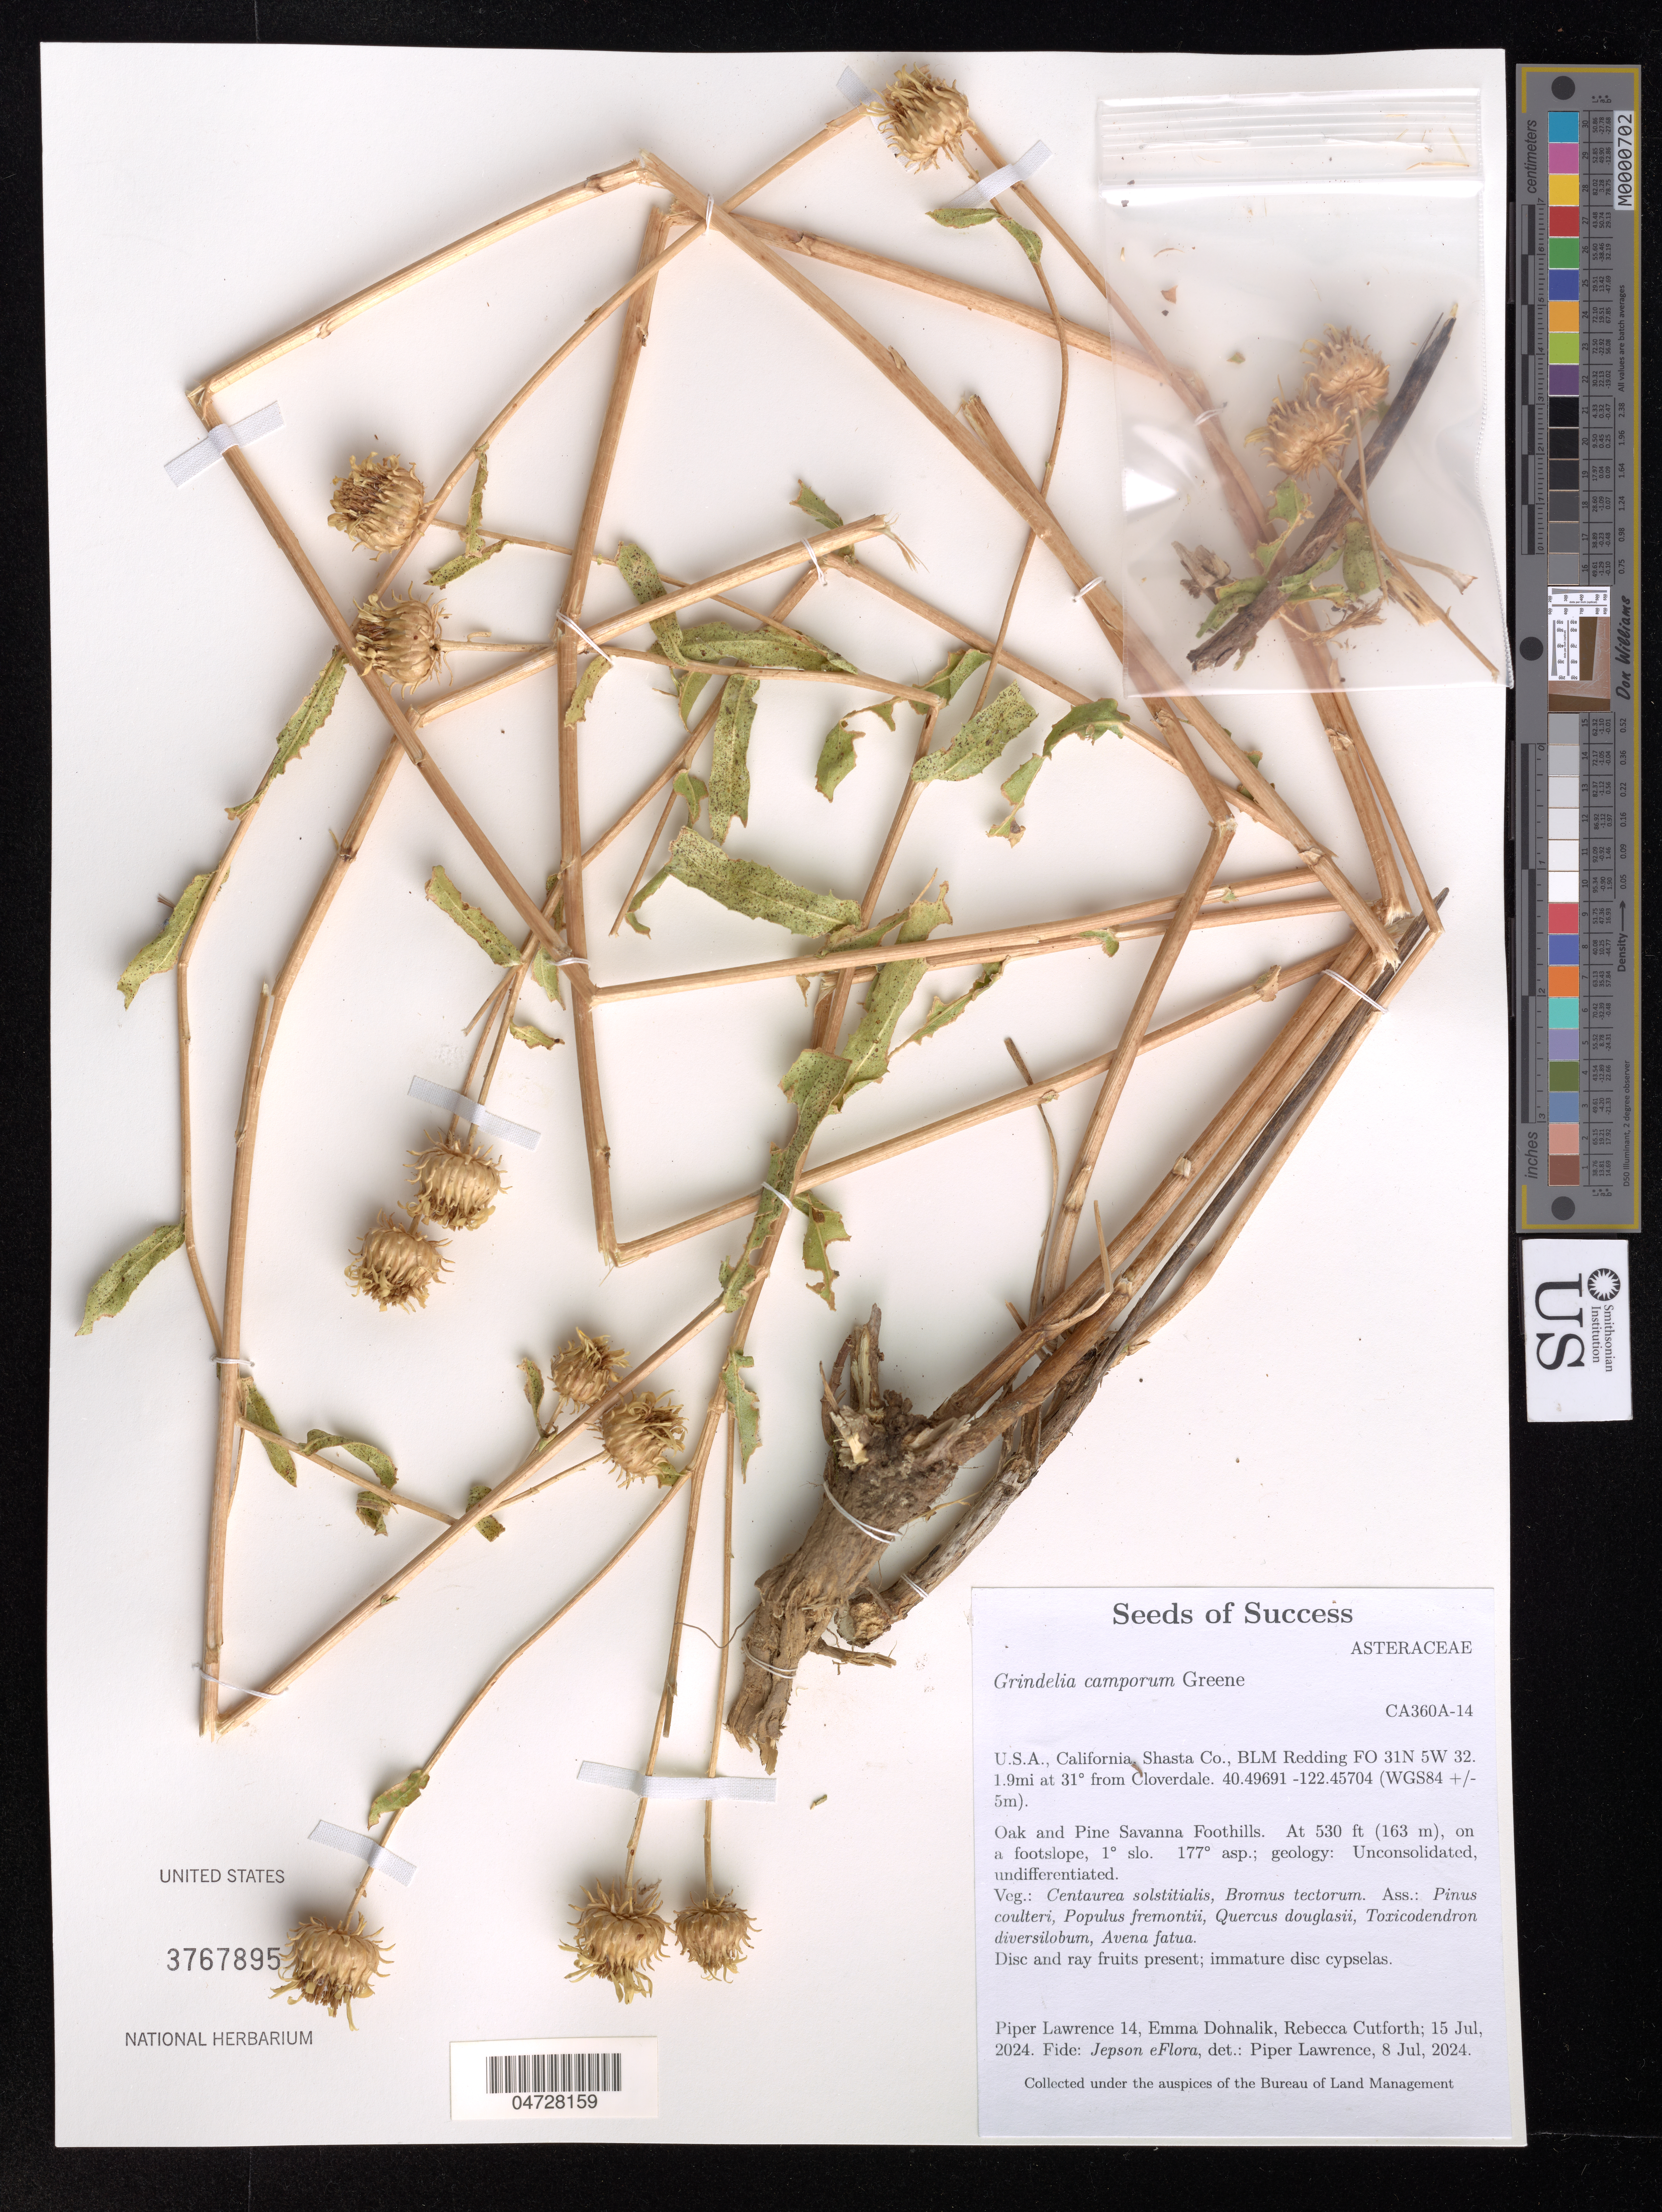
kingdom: Plantae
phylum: Tracheophyta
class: Magnoliopsida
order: Asterales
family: Asteraceae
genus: Grindelia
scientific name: Grindelia camporum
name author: Greene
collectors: P. Lawrence, E. Dohnalik & R. Cutforth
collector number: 14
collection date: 2024-07-15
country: United States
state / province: California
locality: Shasta Co., BLM Redding FO 31N 5W 32. 1.9mi at 31° from Cloverdale.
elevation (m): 162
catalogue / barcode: US 3767895